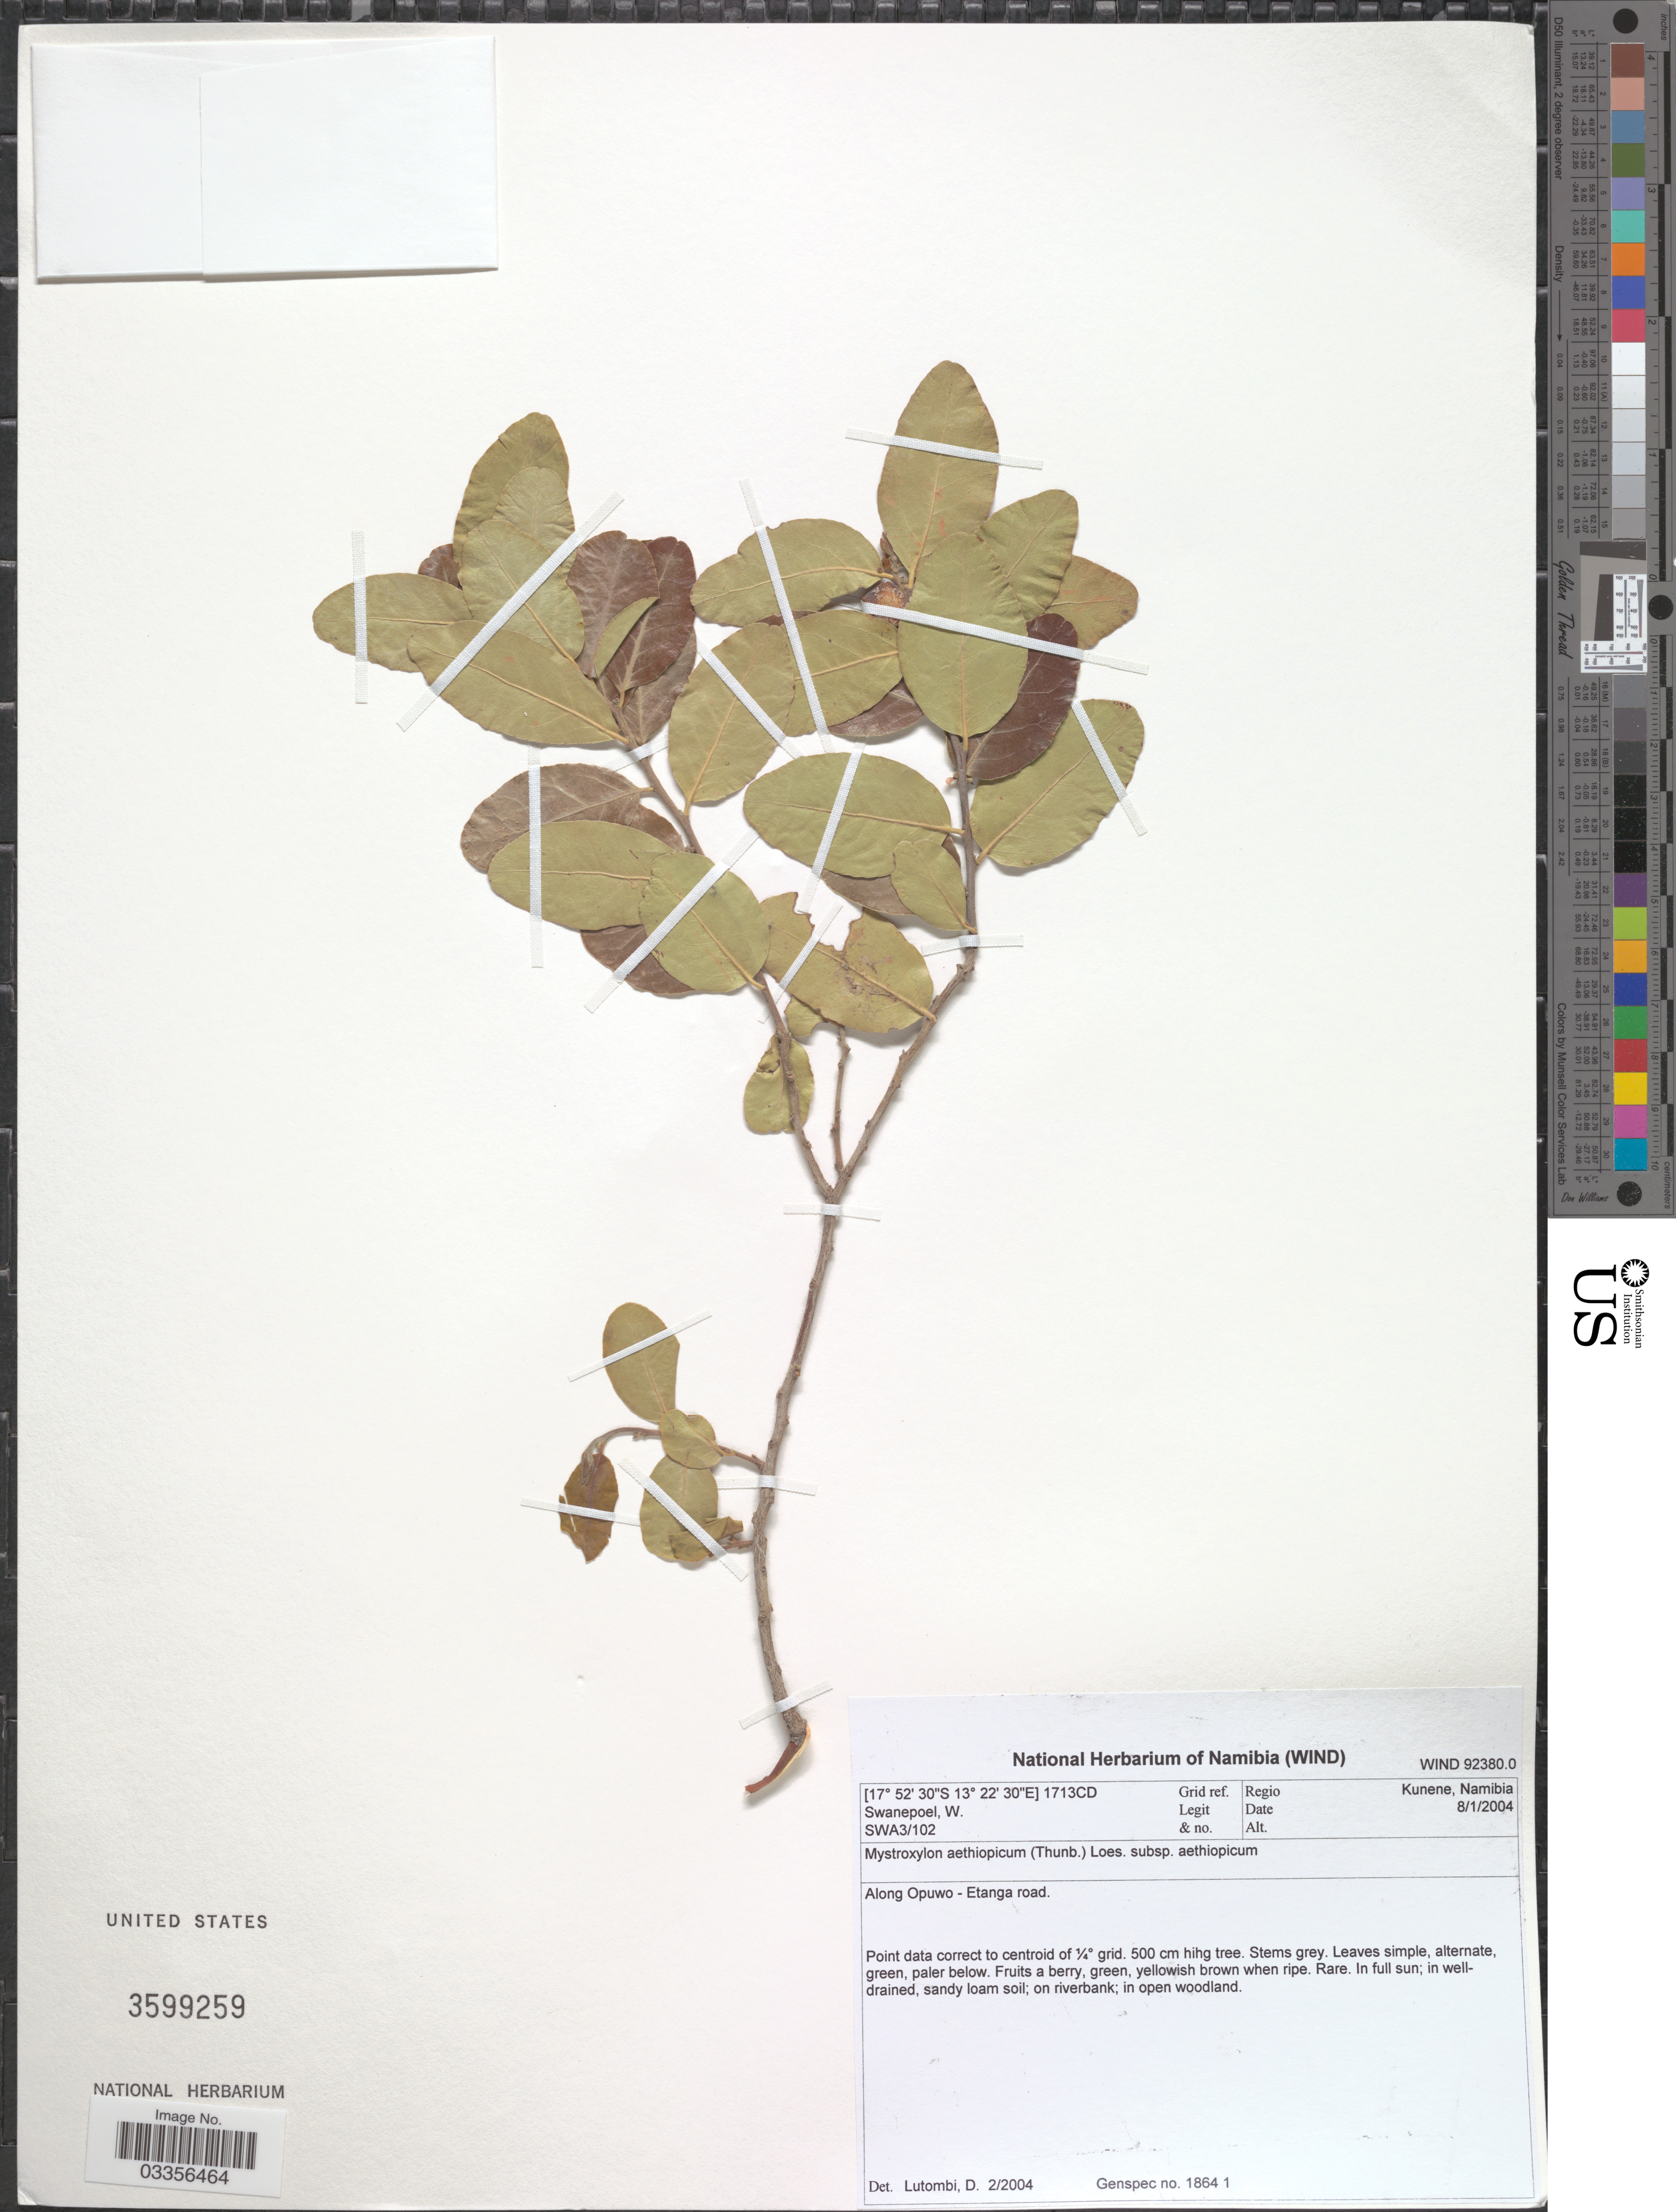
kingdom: Plantae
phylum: Tracheophyta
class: Magnoliopsida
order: Celastrales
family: Celastraceae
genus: Mystroxylon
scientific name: Mystroxylon aethiopicum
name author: (Thunb.) Loes.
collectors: W. Swanepoel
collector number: SWA3/102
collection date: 2004-01-08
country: Namibia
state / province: Kunene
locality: Grid ref. 1713 CD, Regio Kunene, Namibia, Along Opuwo - Etanga road.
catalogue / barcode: US 3599259